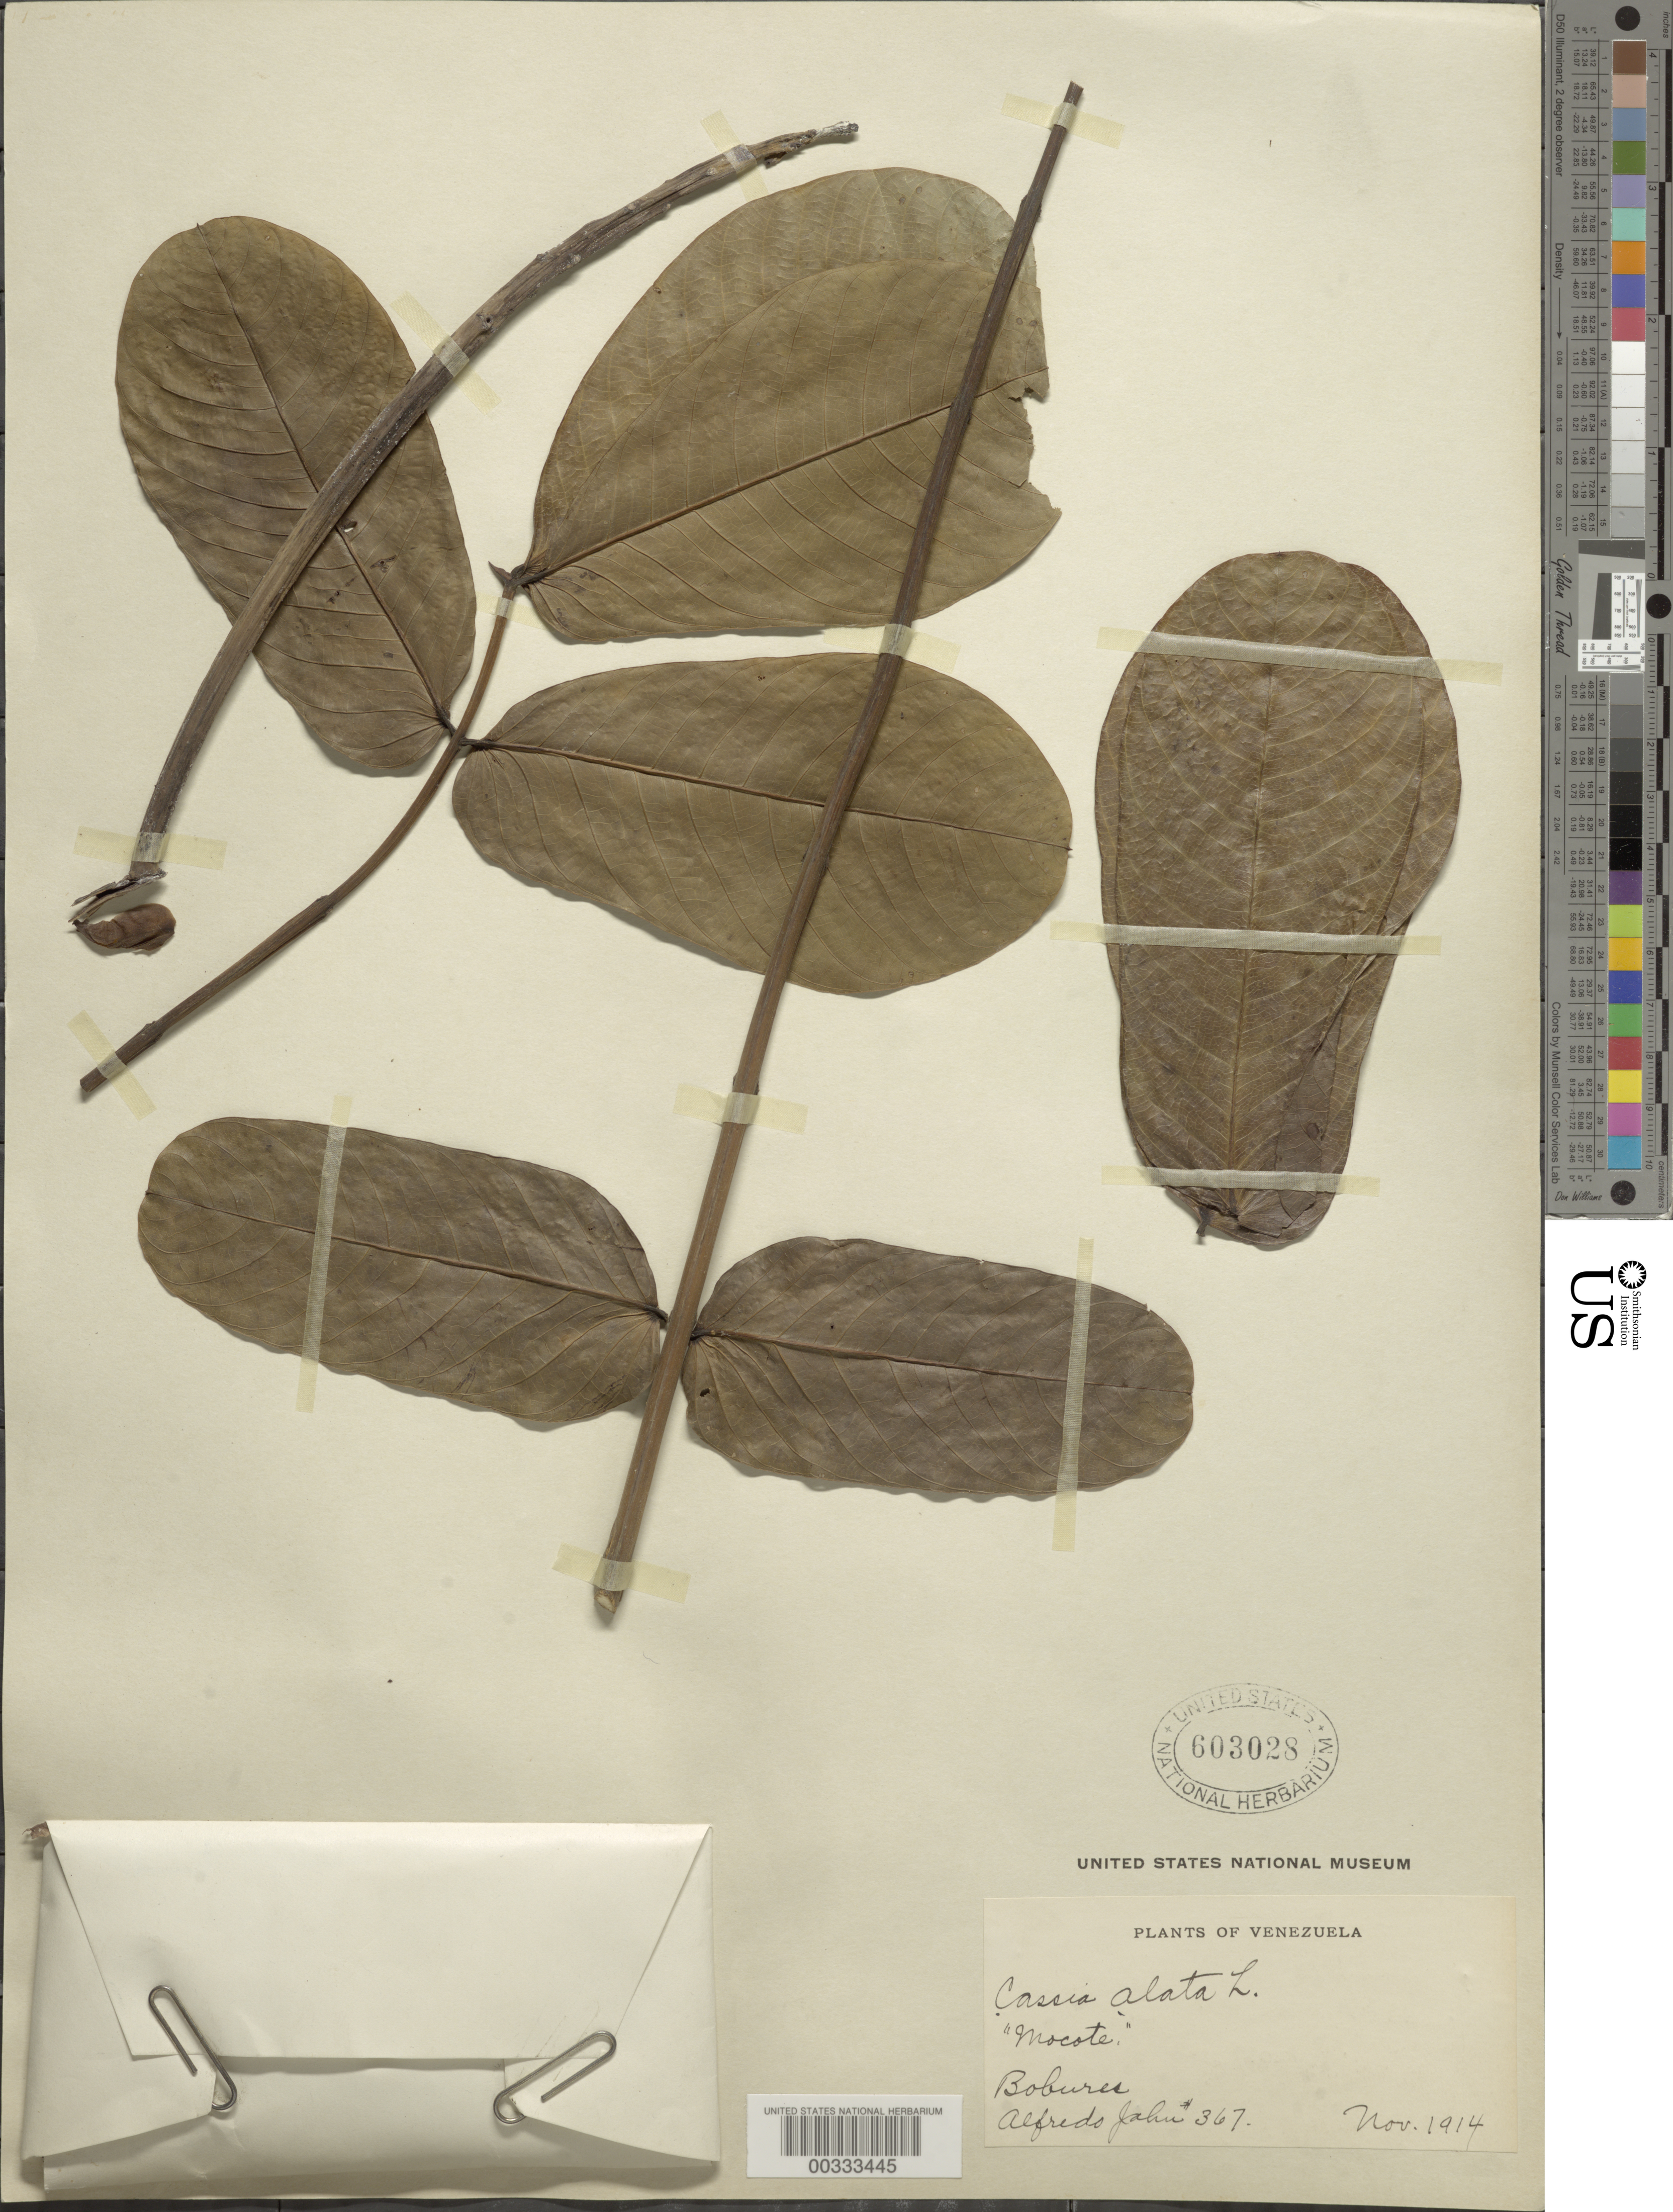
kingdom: Plantae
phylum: Tracheophyta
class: Magnoliopsida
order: Fabales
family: Fabaceae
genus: Senna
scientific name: Senna alata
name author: (L.) Roxb.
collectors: A. Jahn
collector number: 367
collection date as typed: Nov 1914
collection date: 1914-11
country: Venezuela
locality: Bobures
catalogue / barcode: US 603028